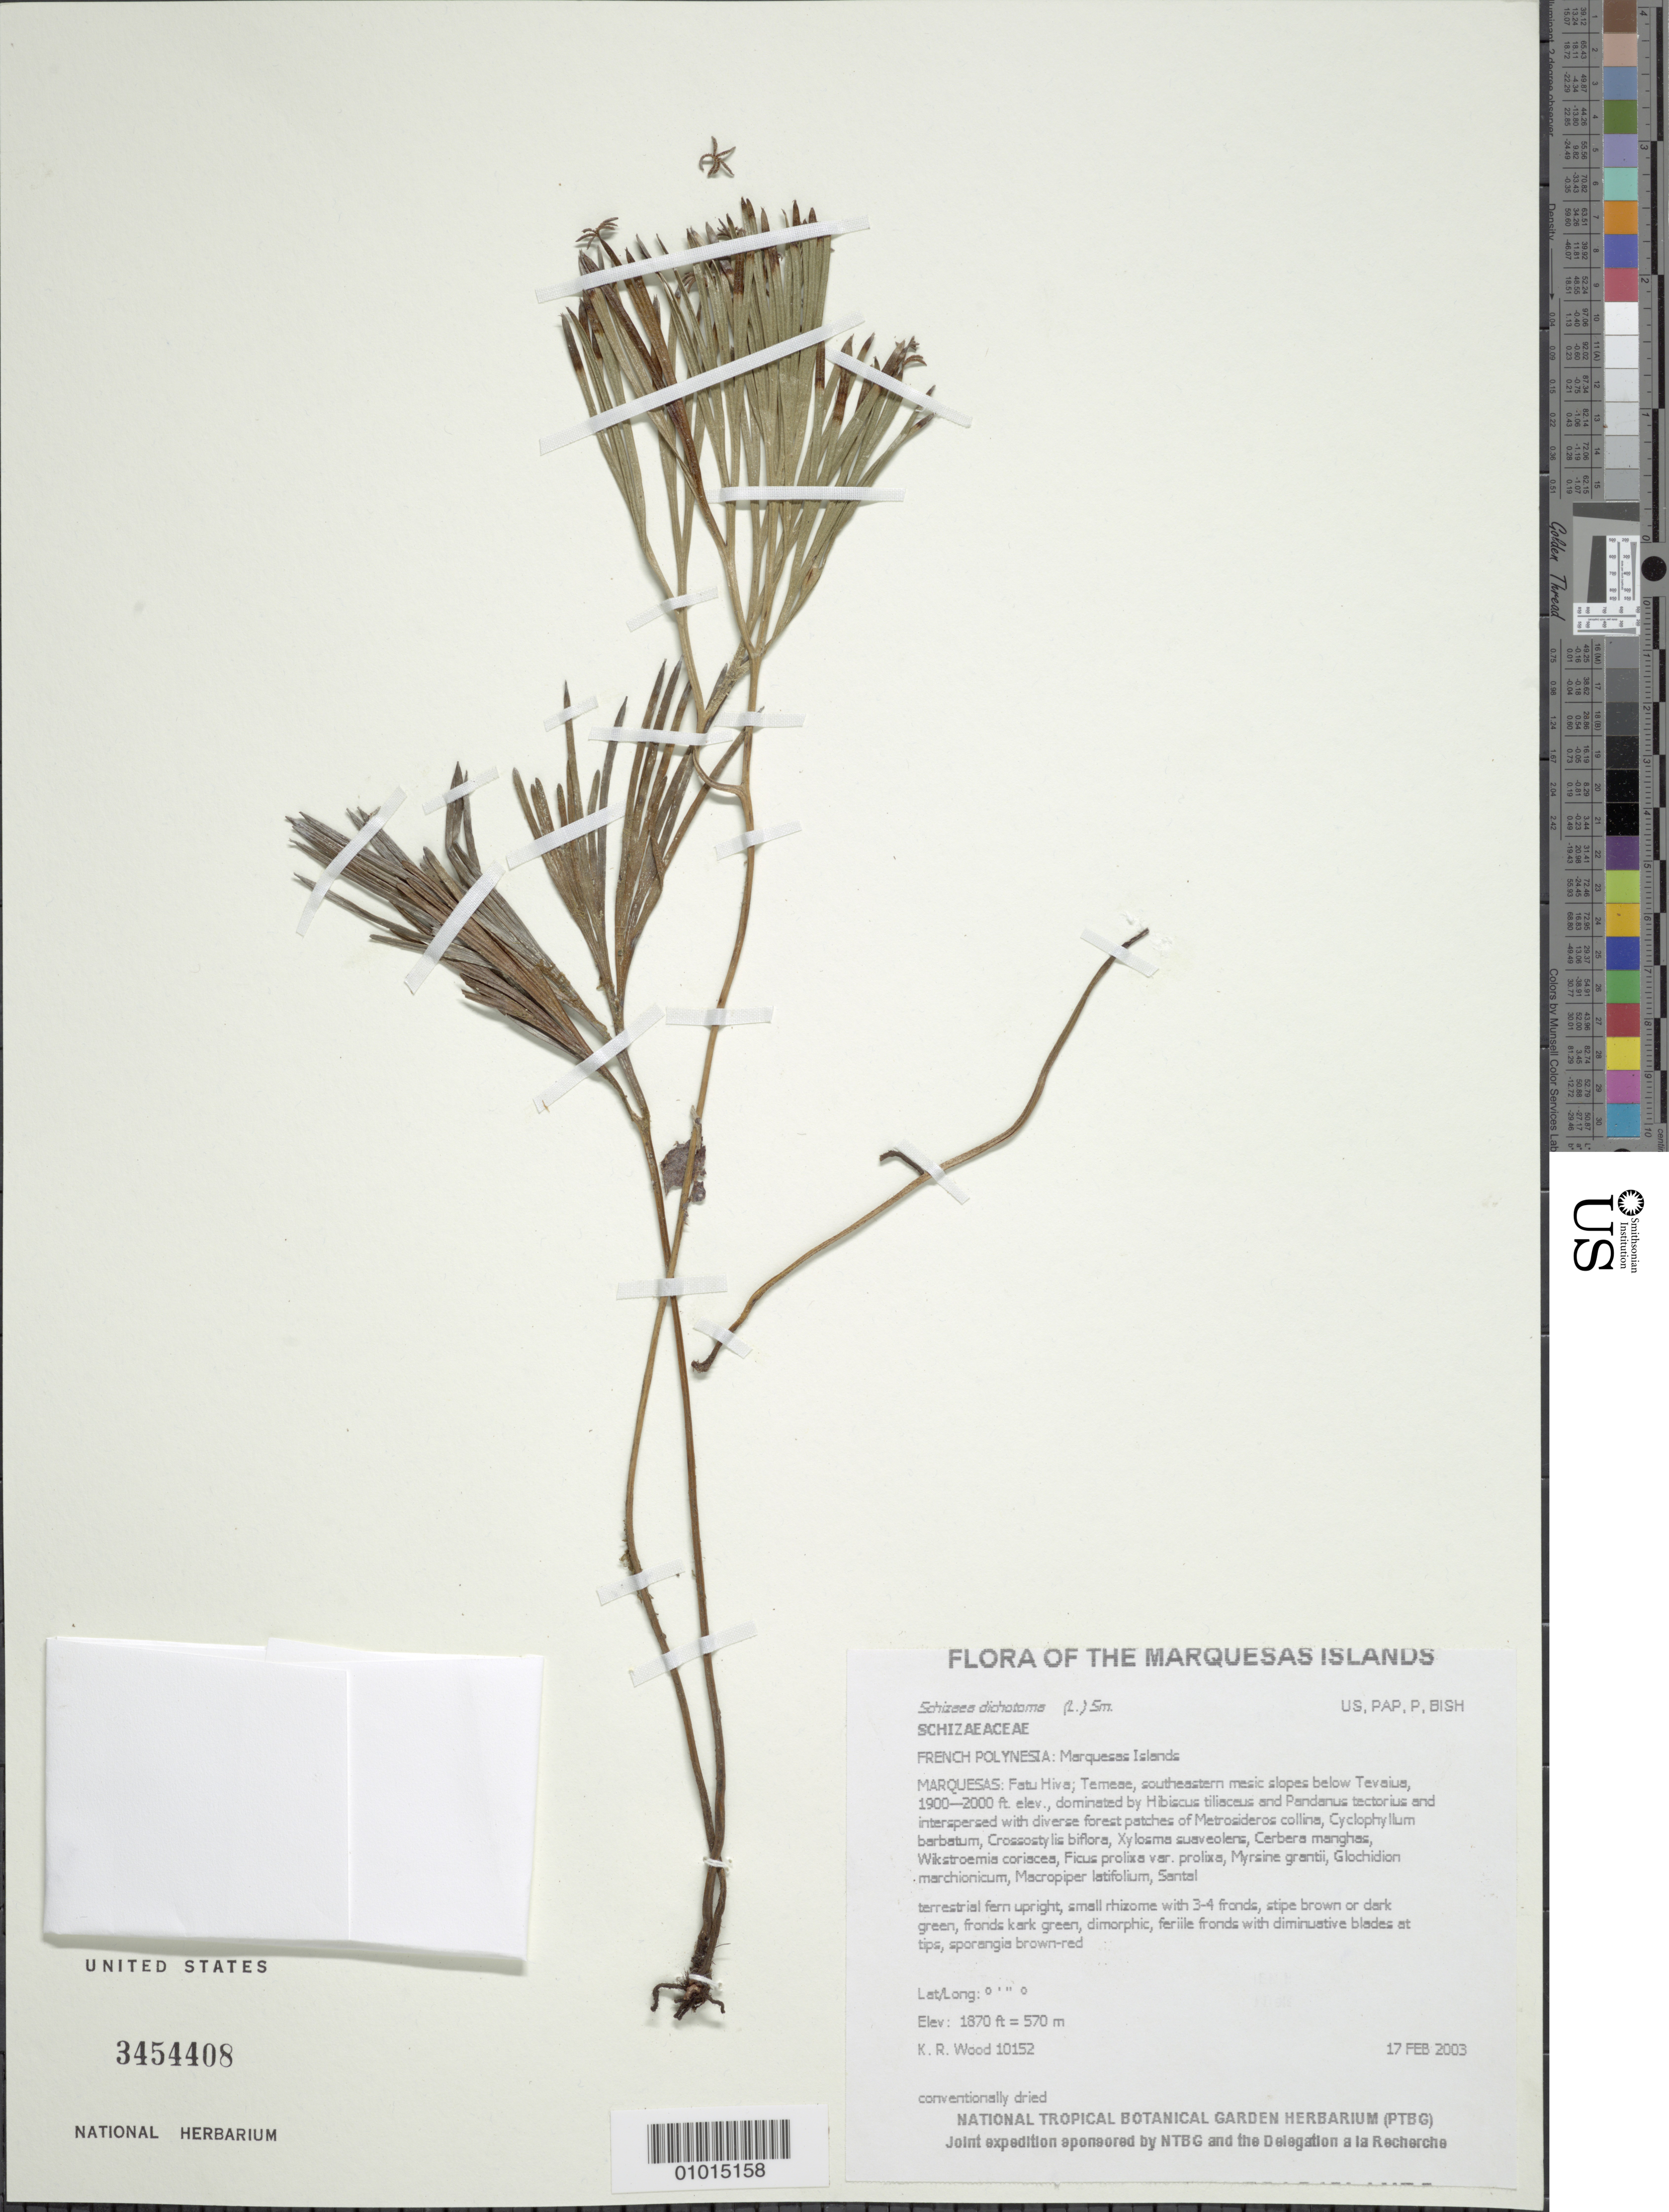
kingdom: Plantae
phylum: Tracheophyta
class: Polypodiopsida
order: Schizaeales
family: Schizaeaceae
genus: Schizaea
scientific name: Schizaea dichotoma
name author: (L.) J. Sm.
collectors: K. R. Wood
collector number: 10152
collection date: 2003-02-17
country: French Polynesia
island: Fatu Hiva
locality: Temeae, southeastern mesic slopes below Tevaiua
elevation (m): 570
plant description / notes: Habitat degradation and destruction by feral goats and cattle, catastrophic extinction through environmental events, predation by rats that eat seeds, competition with non-native plant taxa such as Psidium guajava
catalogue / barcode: US 3454408